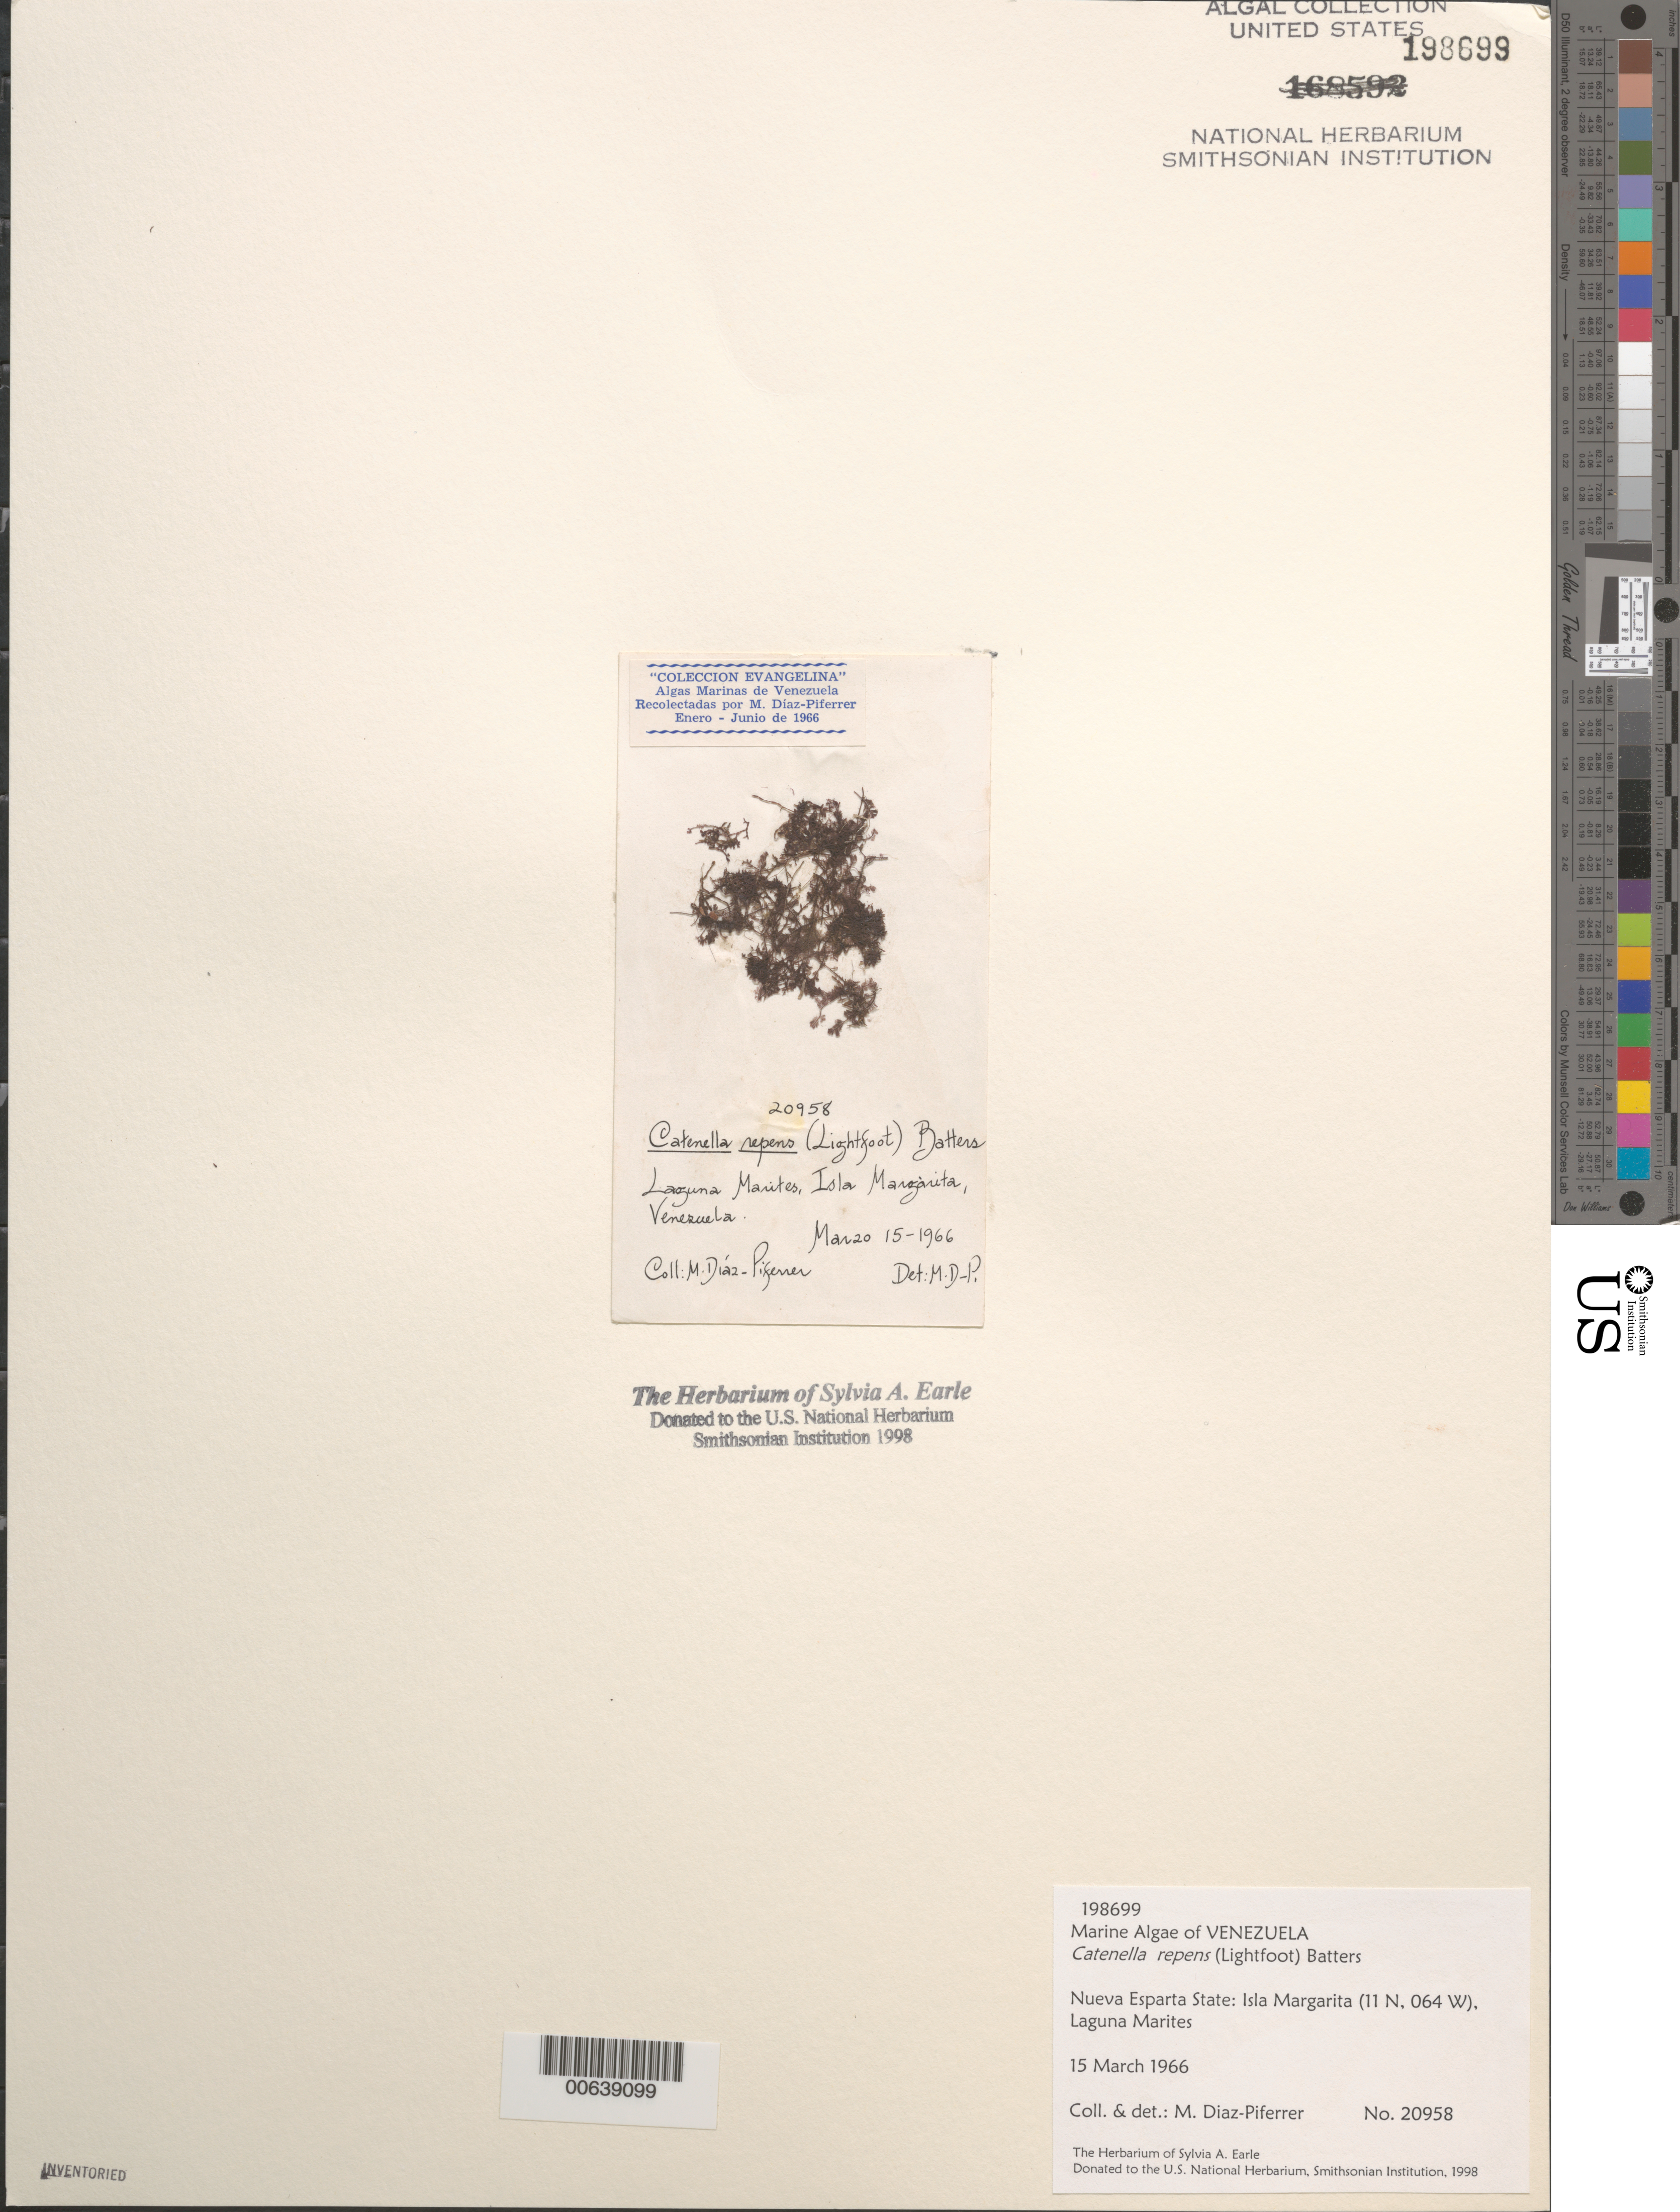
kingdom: Plantae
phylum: Rhodophyta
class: Florideophyceae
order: Gigartinales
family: Caulacanthaceae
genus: Catenella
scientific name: Catenella caespitosa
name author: (With.) L.M. Irvine in Parke & P.S. Dixon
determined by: Algae name updating Project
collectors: M. Diaz-Piferrer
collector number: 20958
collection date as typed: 15 Mar 1966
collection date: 1966-03-15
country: Venezuela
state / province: Nueva Esparta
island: Margarita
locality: Laguna marites, isla margarita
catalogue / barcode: US 198699